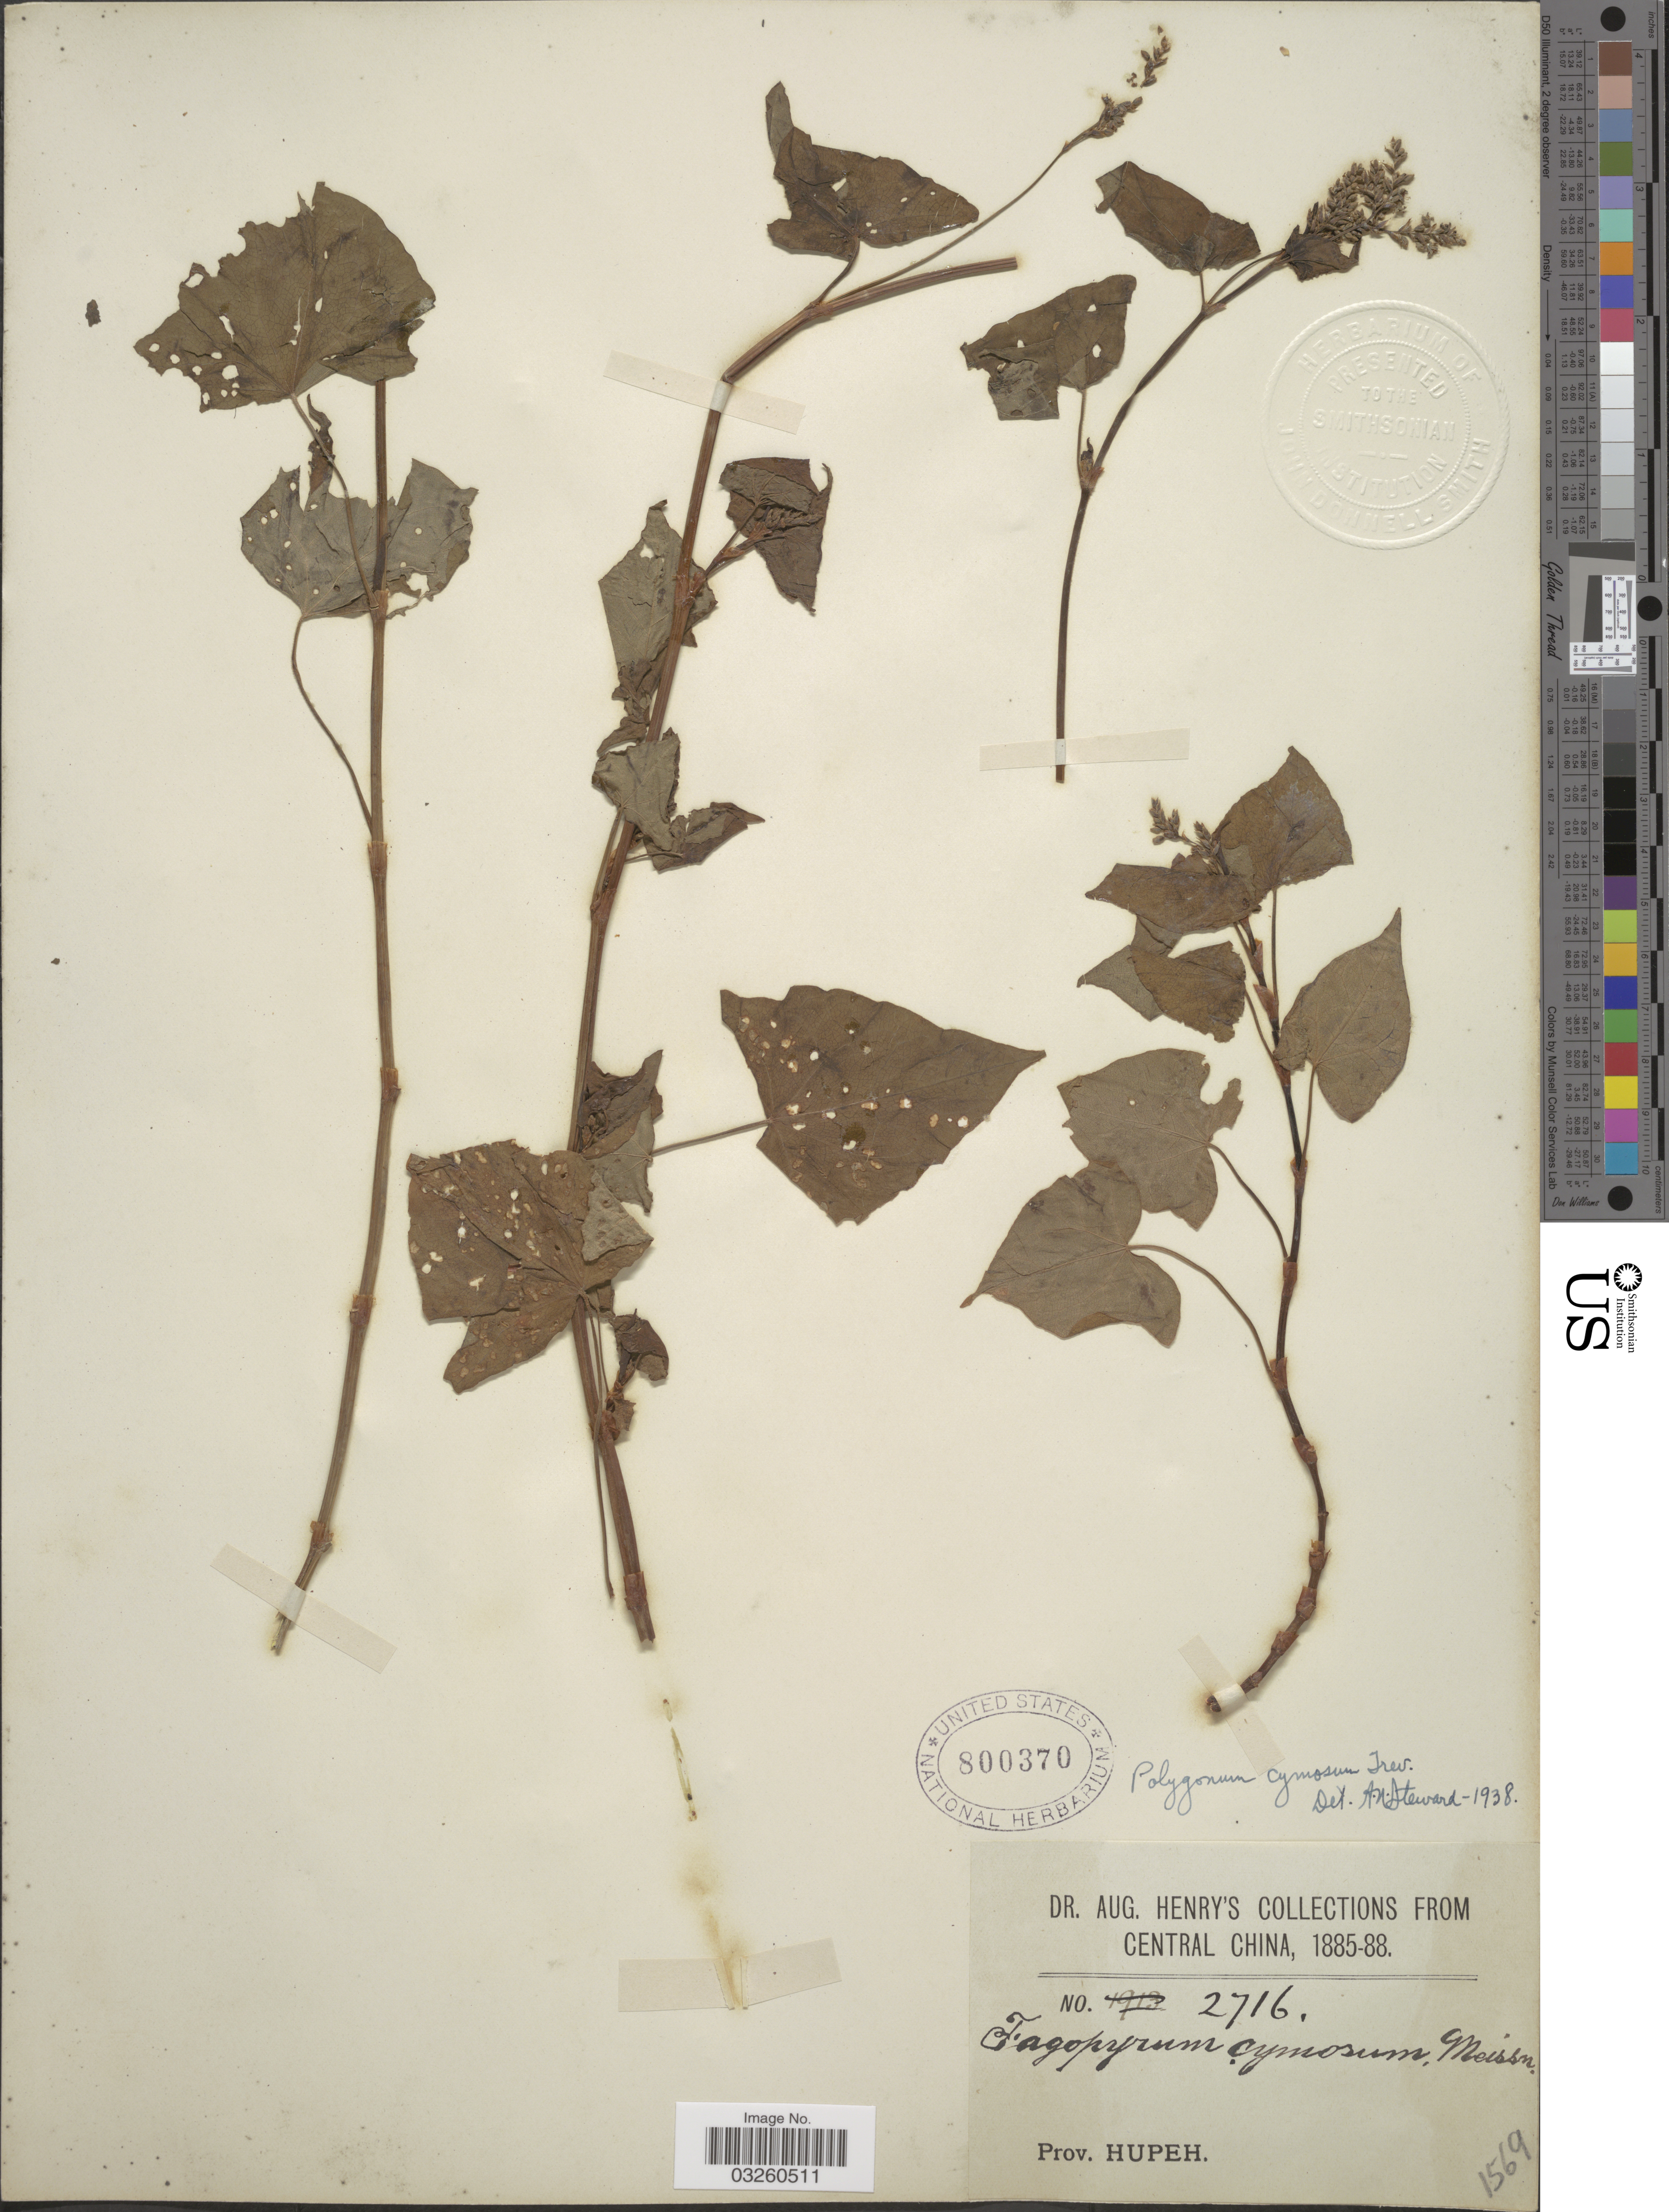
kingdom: Plantae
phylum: Tracheophyta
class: Magnoliopsida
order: Caryophyllales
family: Polygonaceae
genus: Fagopyrum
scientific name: Fagopyrum cymosum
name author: (Trevir.) Meisn.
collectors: A. Henry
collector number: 2716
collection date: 1885/1888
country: China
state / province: Hubei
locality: Central China. Prov. Hupeh.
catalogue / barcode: US 800370